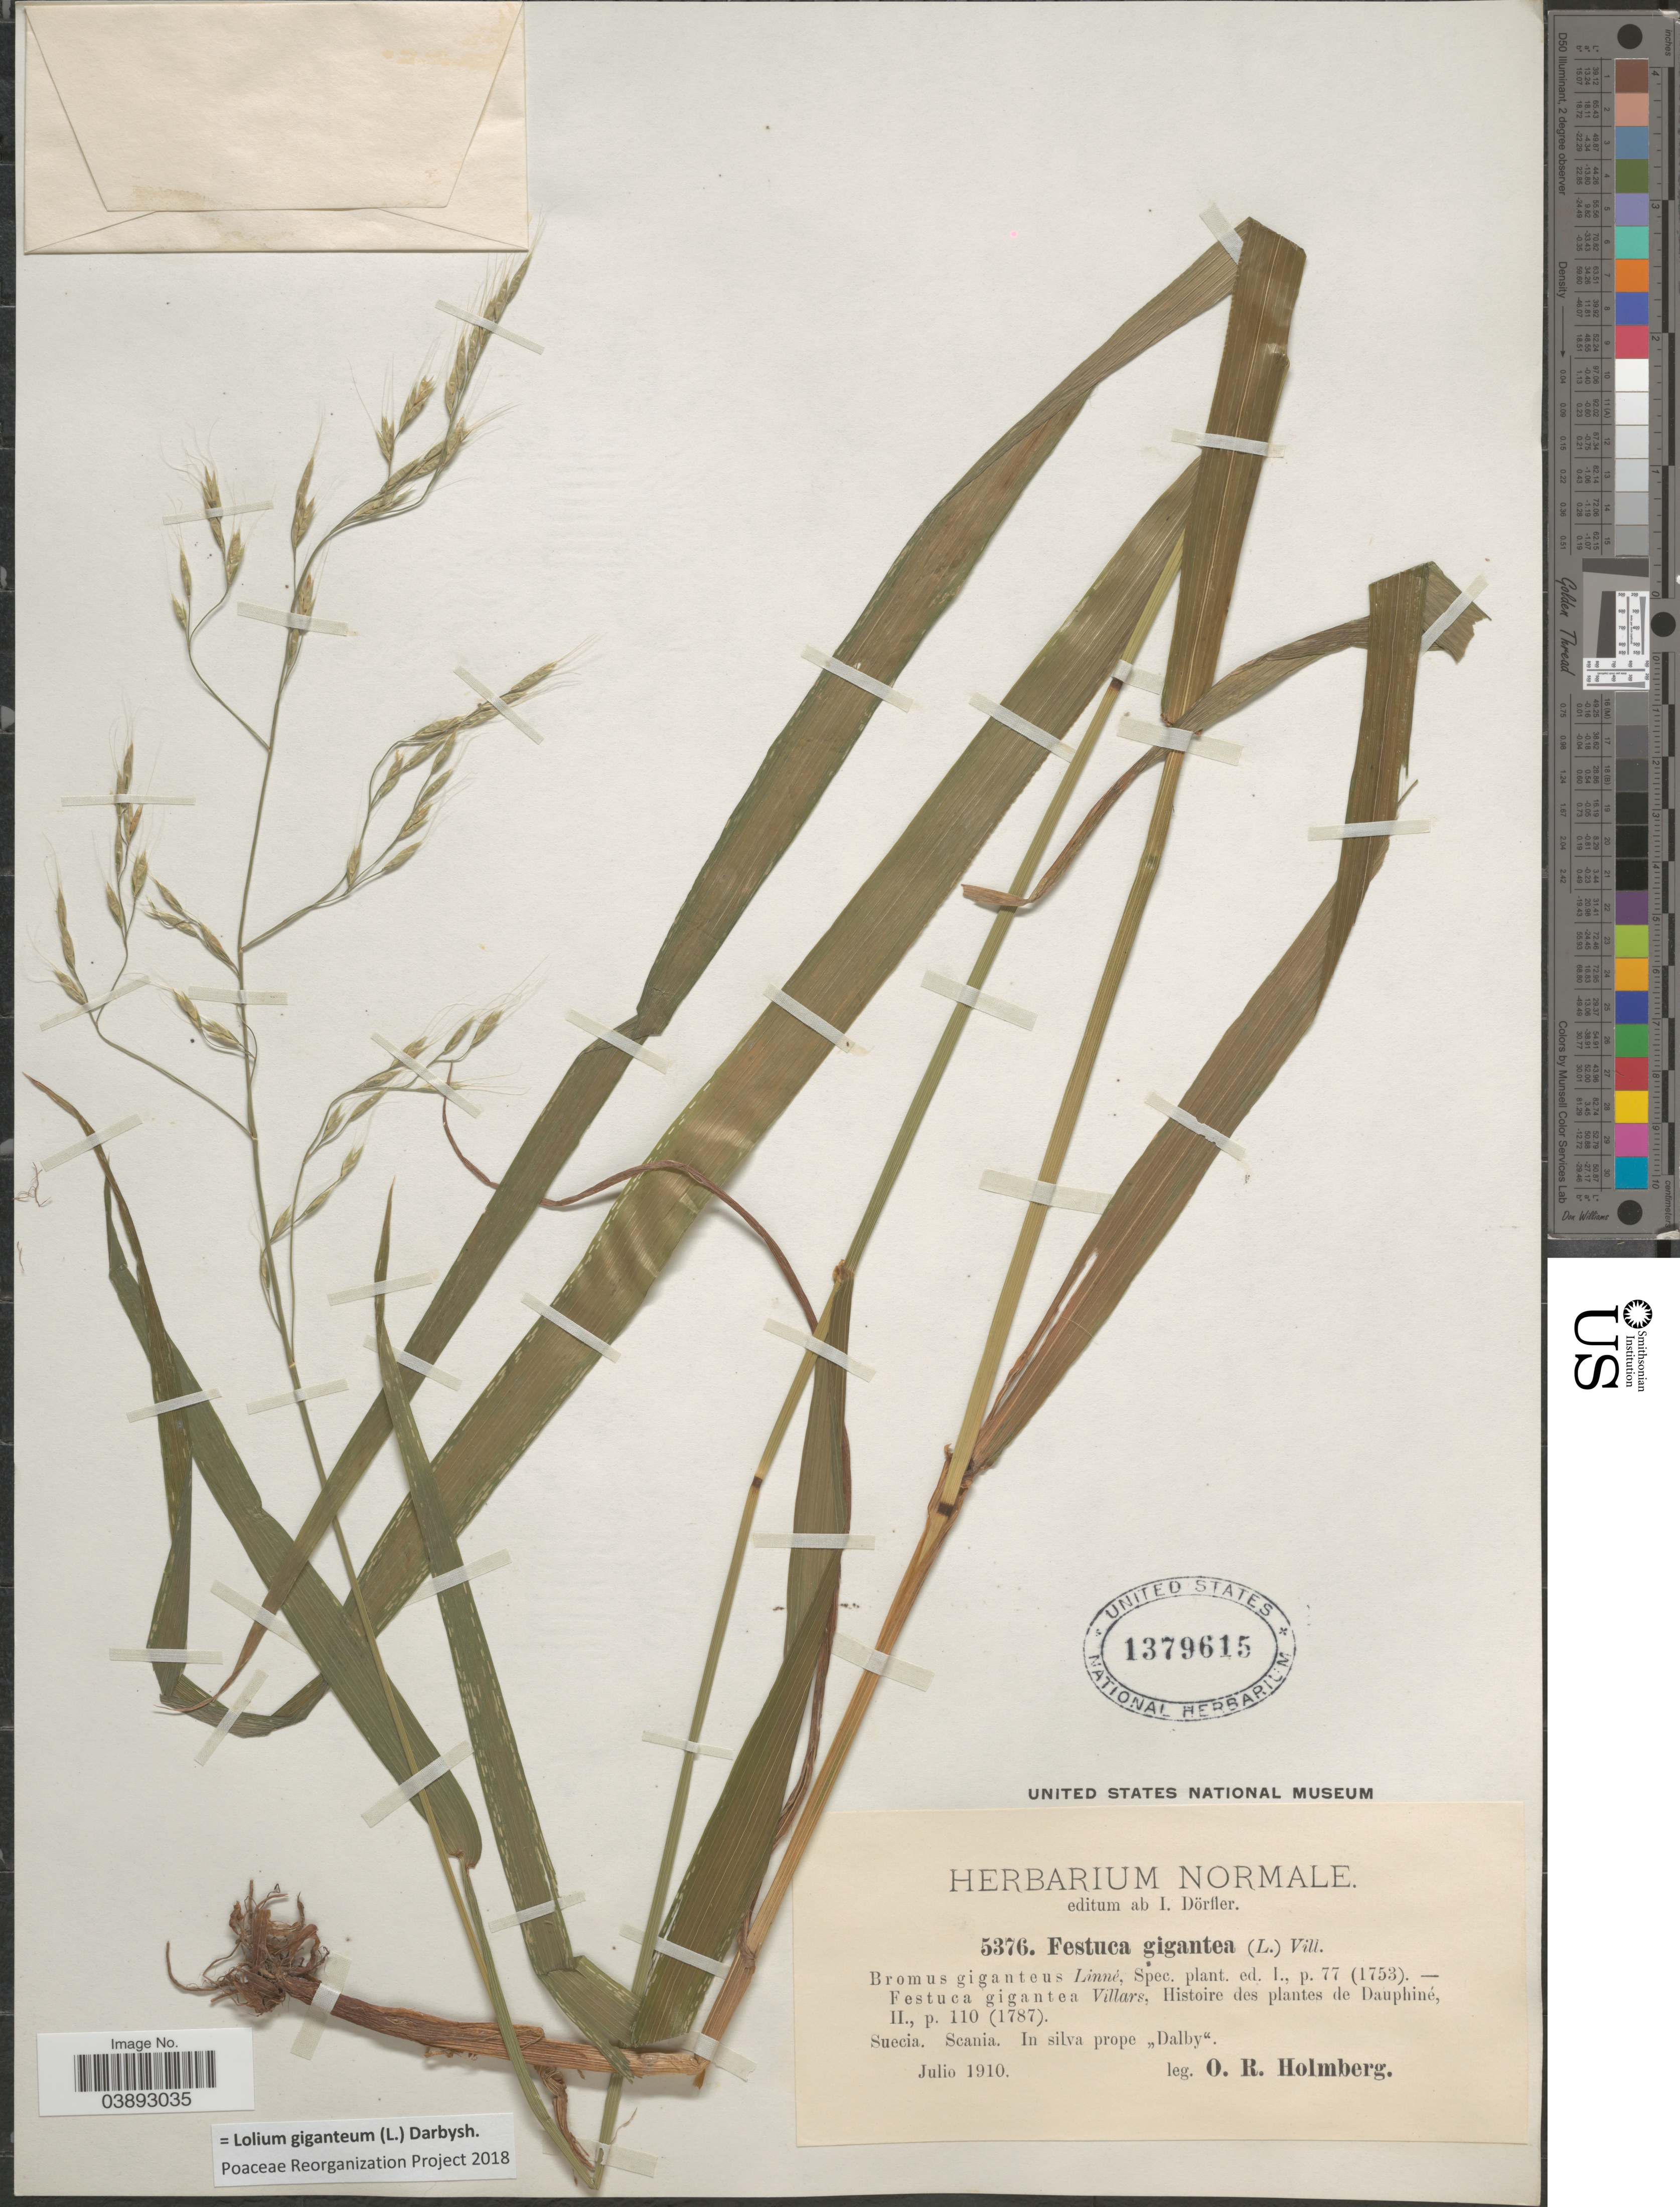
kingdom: Plantae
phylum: Tracheophyta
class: Liliopsida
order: Poales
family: Poaceae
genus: Lolium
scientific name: Lolium giganteum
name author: (L.) Darbysh.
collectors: O. Holmberg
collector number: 5376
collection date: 1910-07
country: Sweden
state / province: Skåne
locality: Suecia. Scania. In silva prope "Dalby".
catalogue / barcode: US 1379615